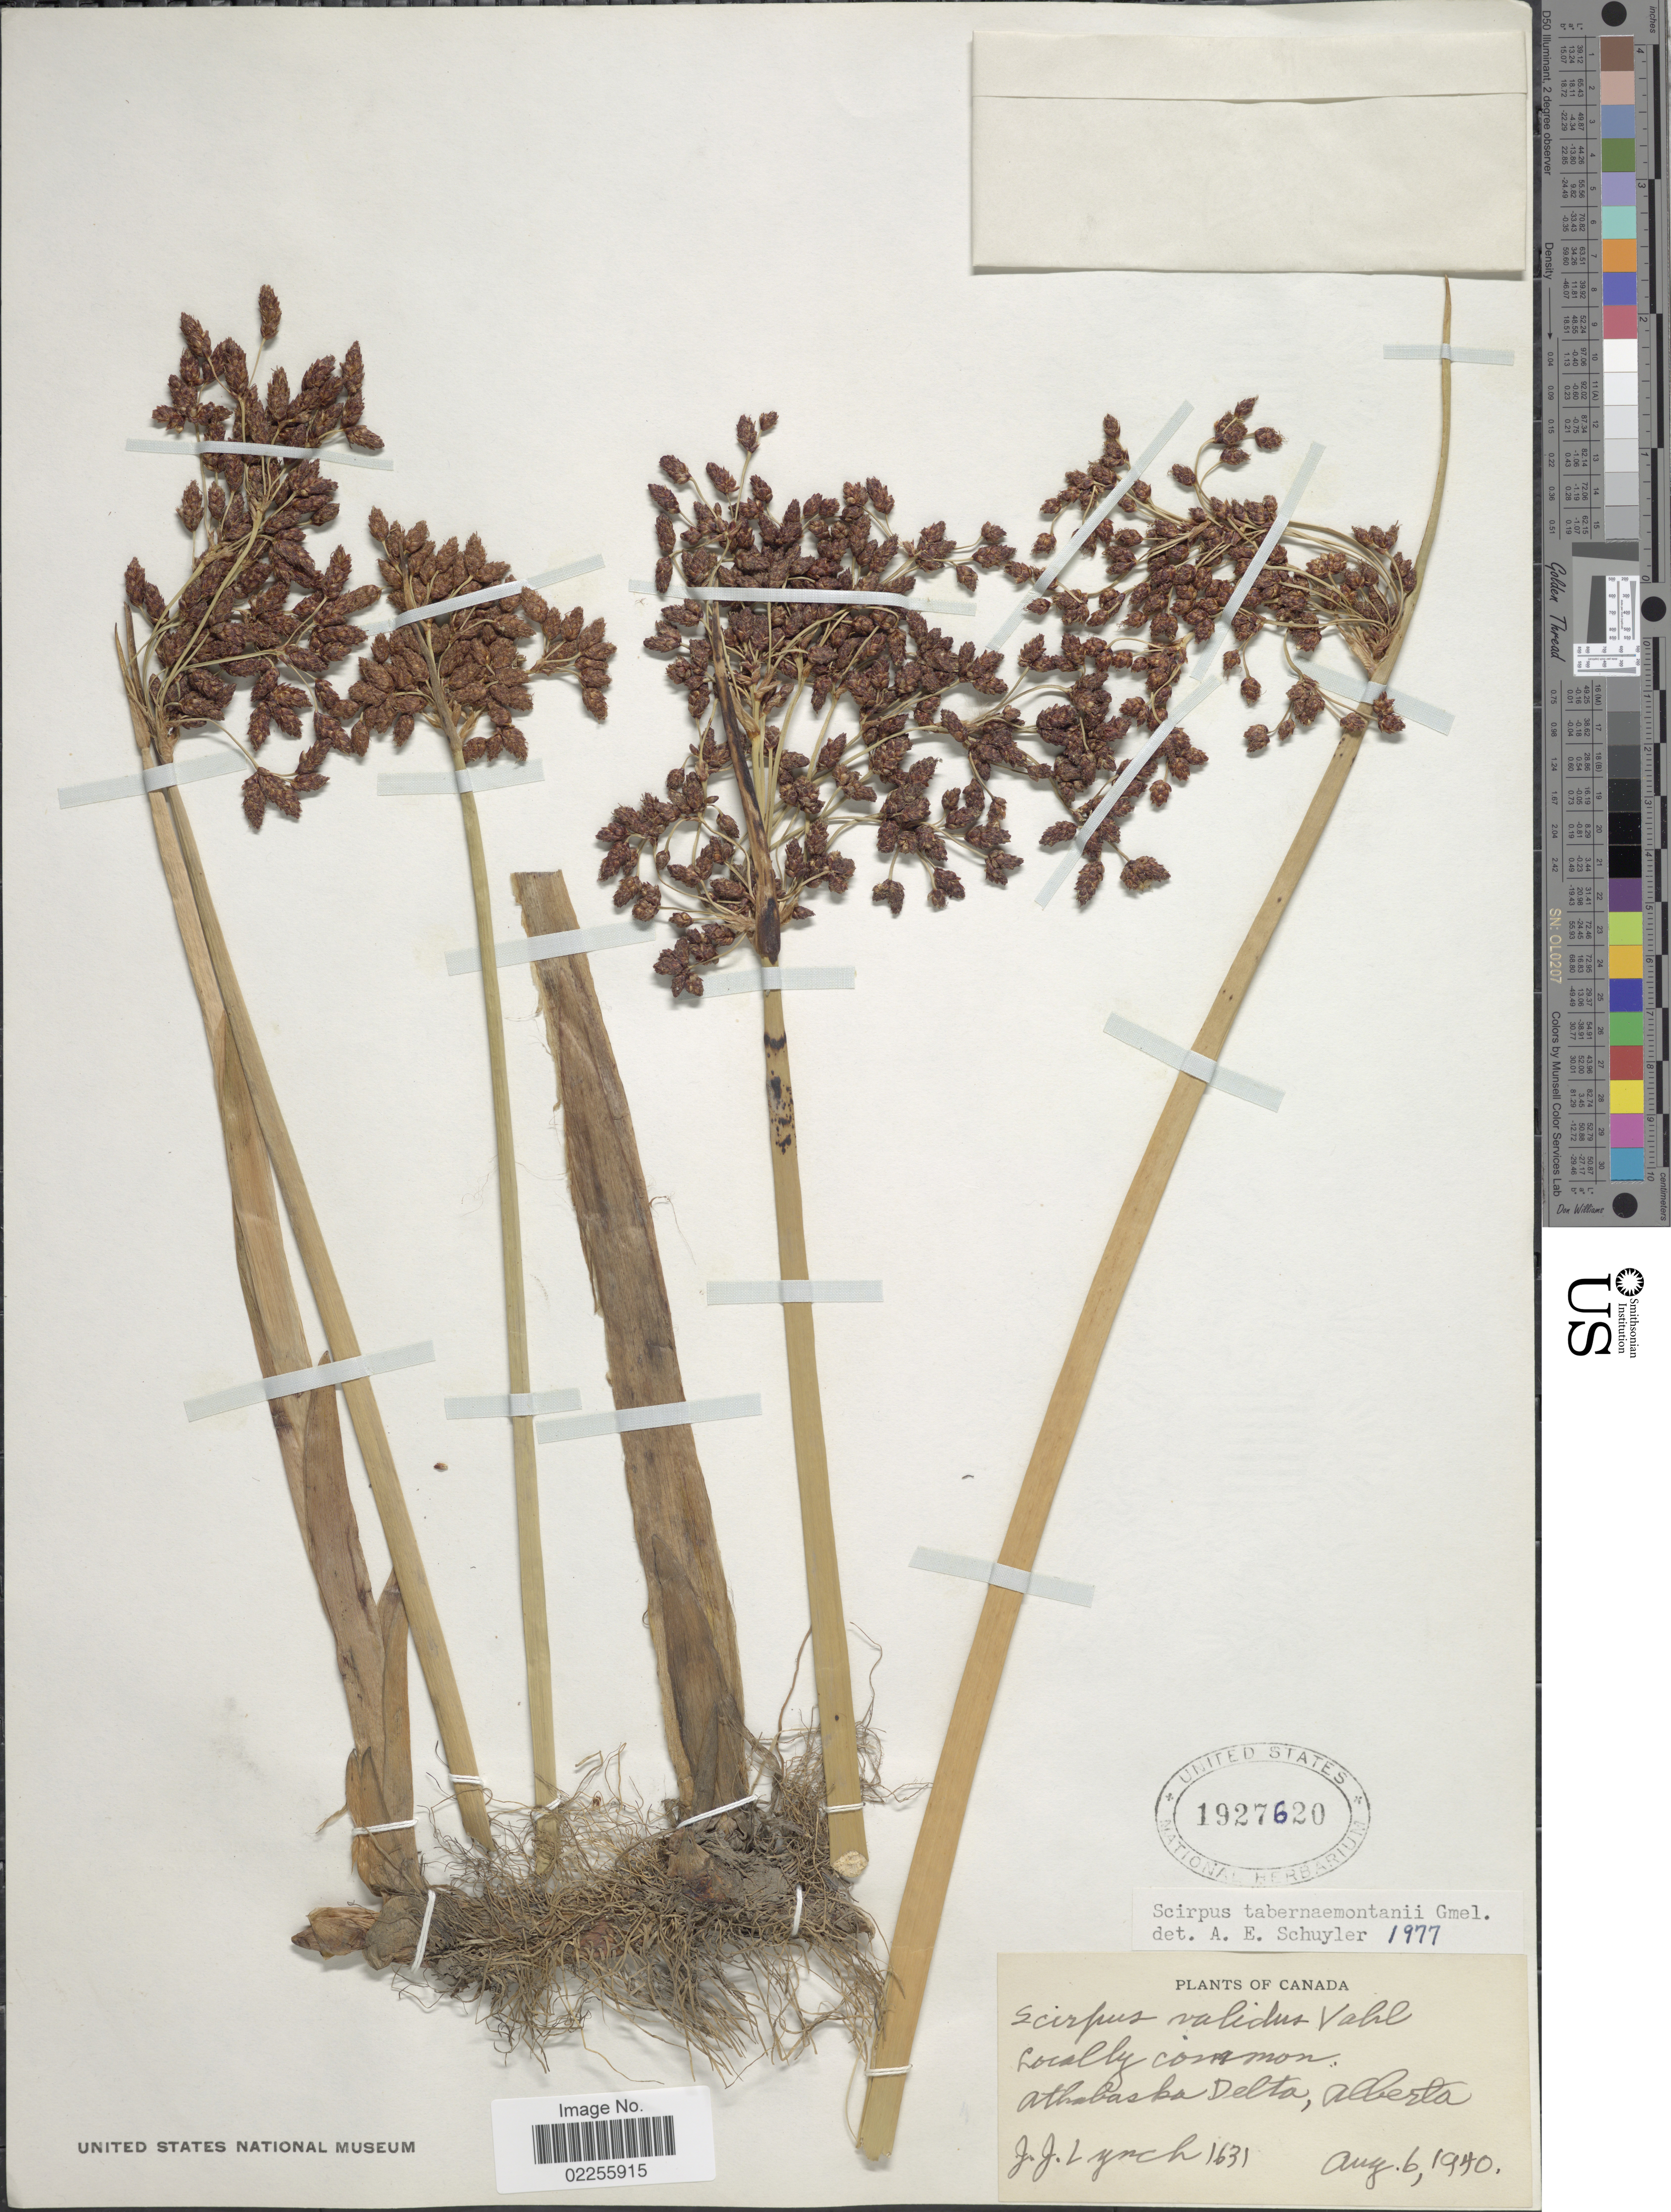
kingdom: Plantae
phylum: Tracheophyta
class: Liliopsida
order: Poales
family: Cyperaceae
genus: Schoenoplectus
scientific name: Schoenoplectus tabernaemontani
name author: (C.C. Gmel.) Palla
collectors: J. Lynch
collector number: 1631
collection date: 1940-08-06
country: Canada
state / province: Alberta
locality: Locally common, Athabaska Delta.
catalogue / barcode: US 192720